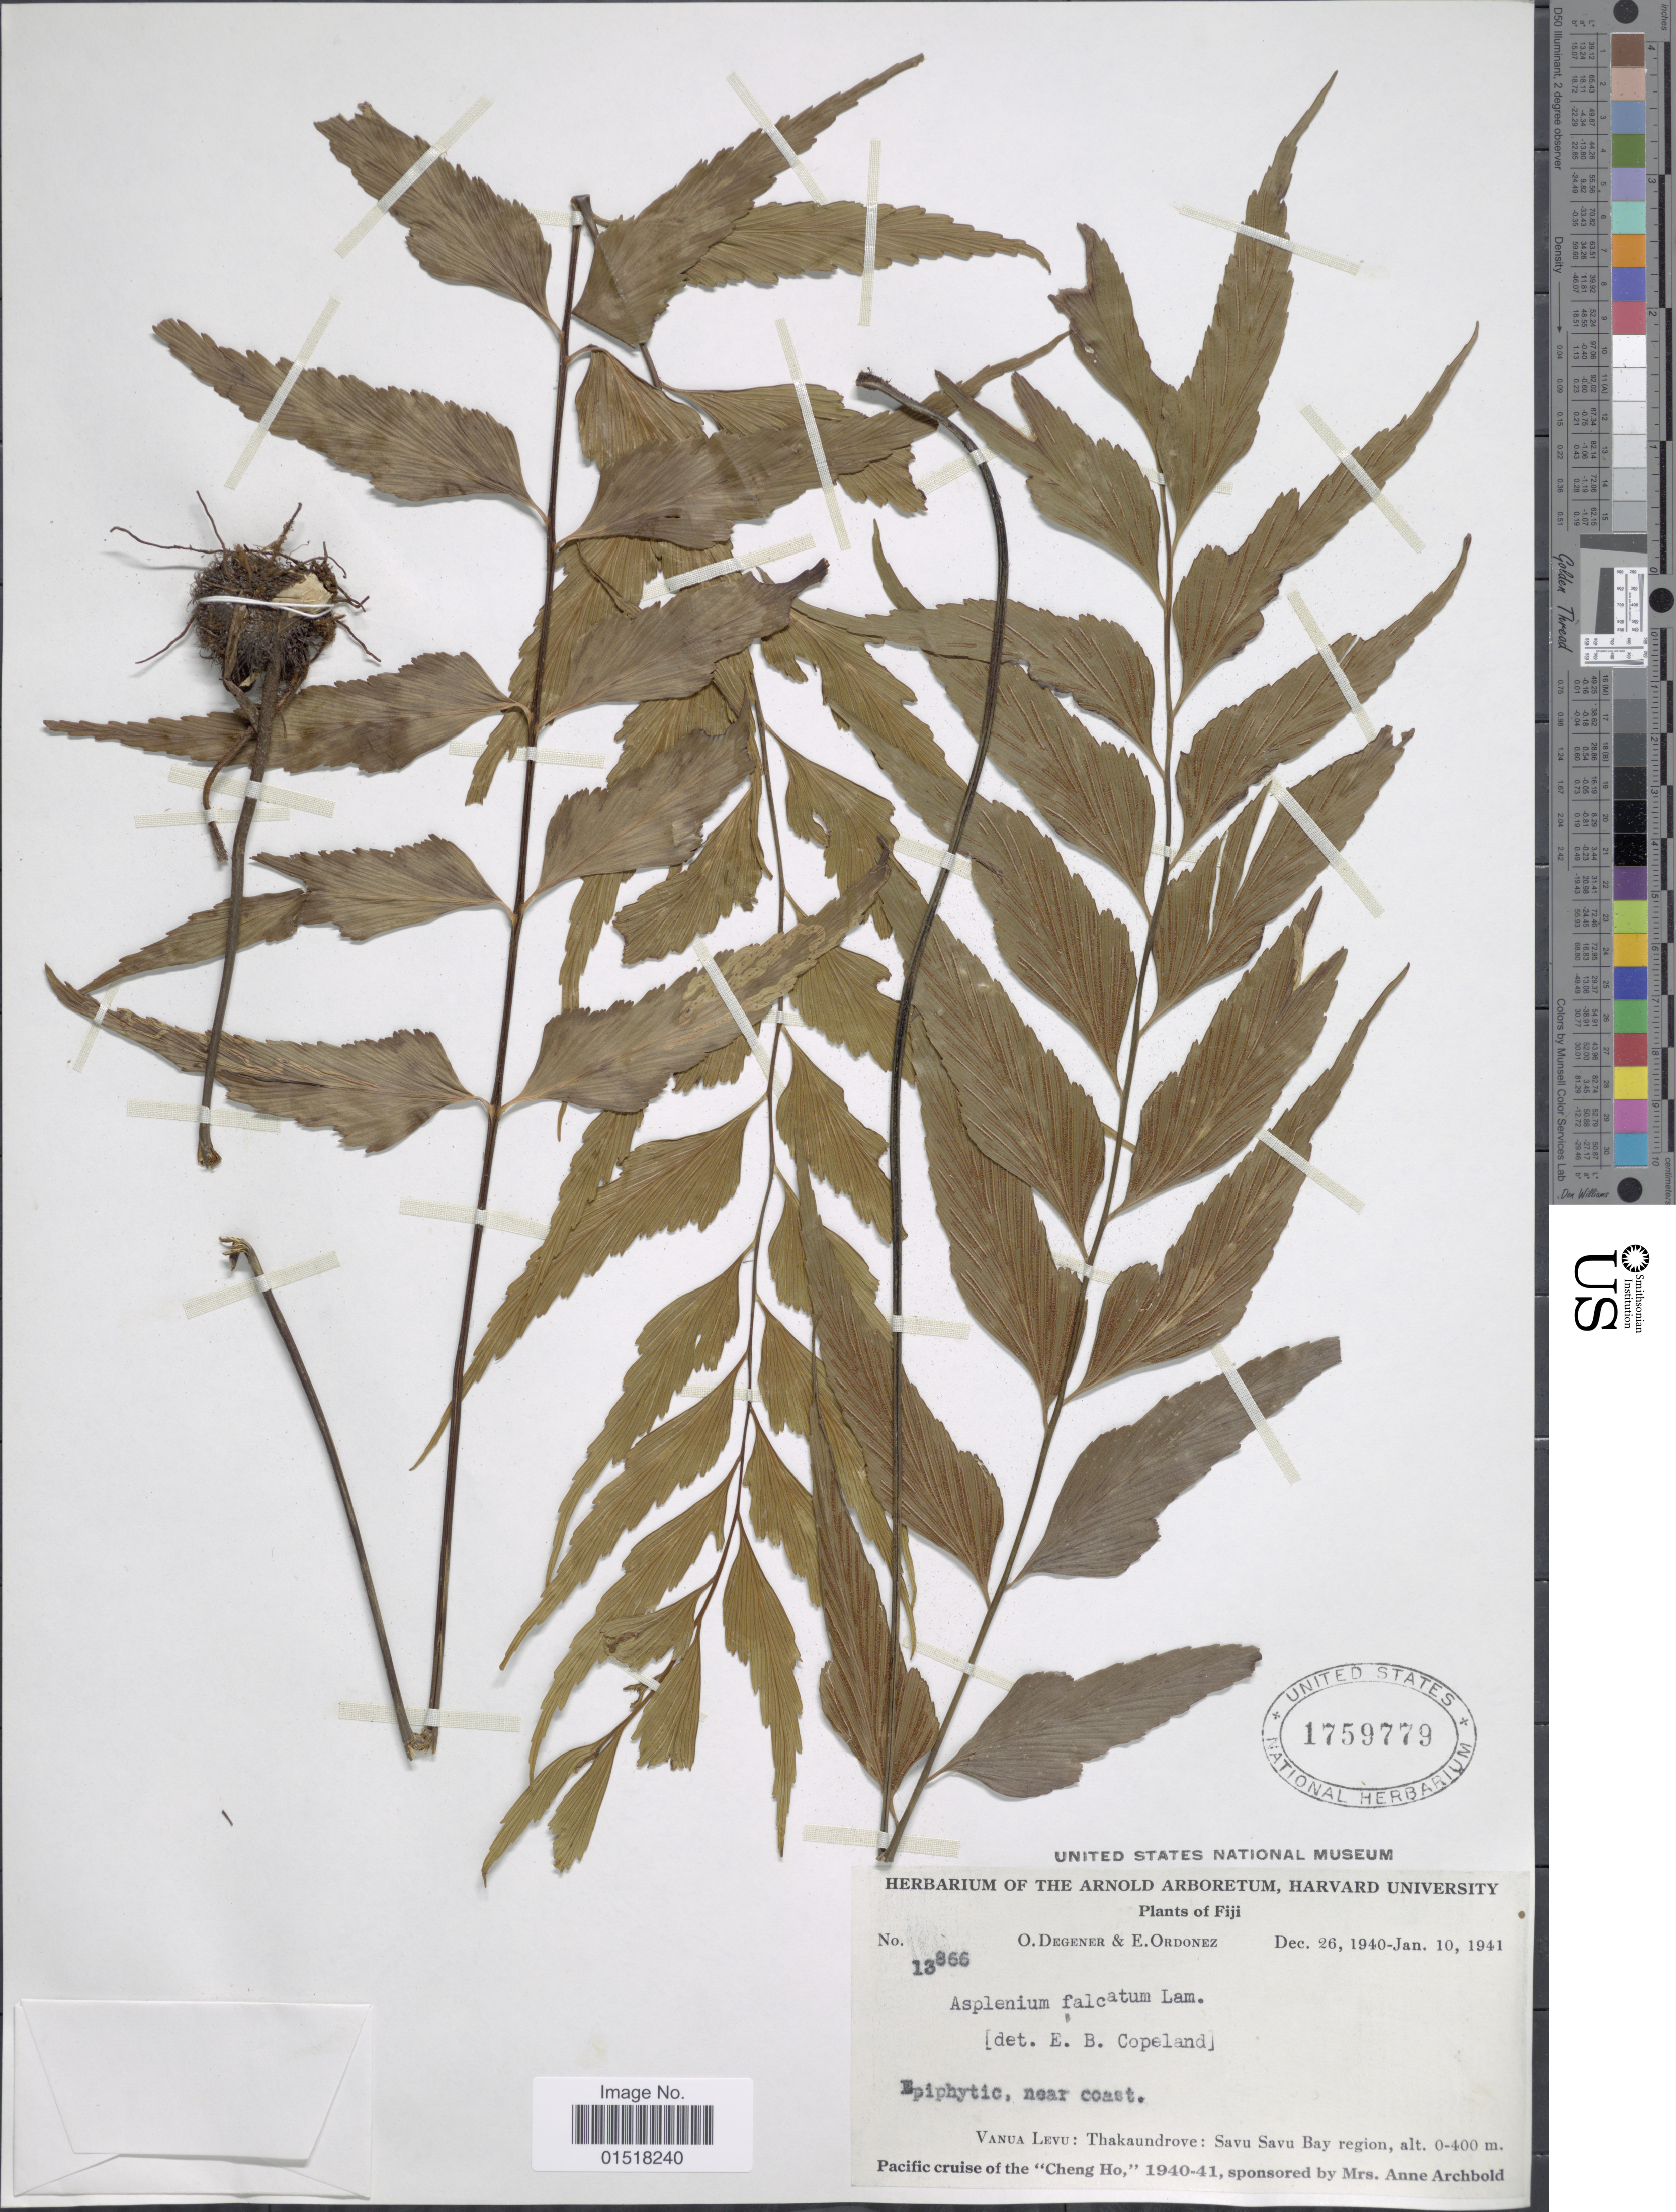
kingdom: Plantae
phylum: Tracheophyta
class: Polypodiopsida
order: Polypodiales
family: Aspleniaceae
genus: Asplenium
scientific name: Asplenium polyodon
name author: G. Forst.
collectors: O. Degener & O. Ordonez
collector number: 13866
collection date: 1940-12-26/1941-01-10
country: Fiji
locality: Vanua Levu: Thakaundrove: Savu Savu Bay region.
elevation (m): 0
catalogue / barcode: US 1759779